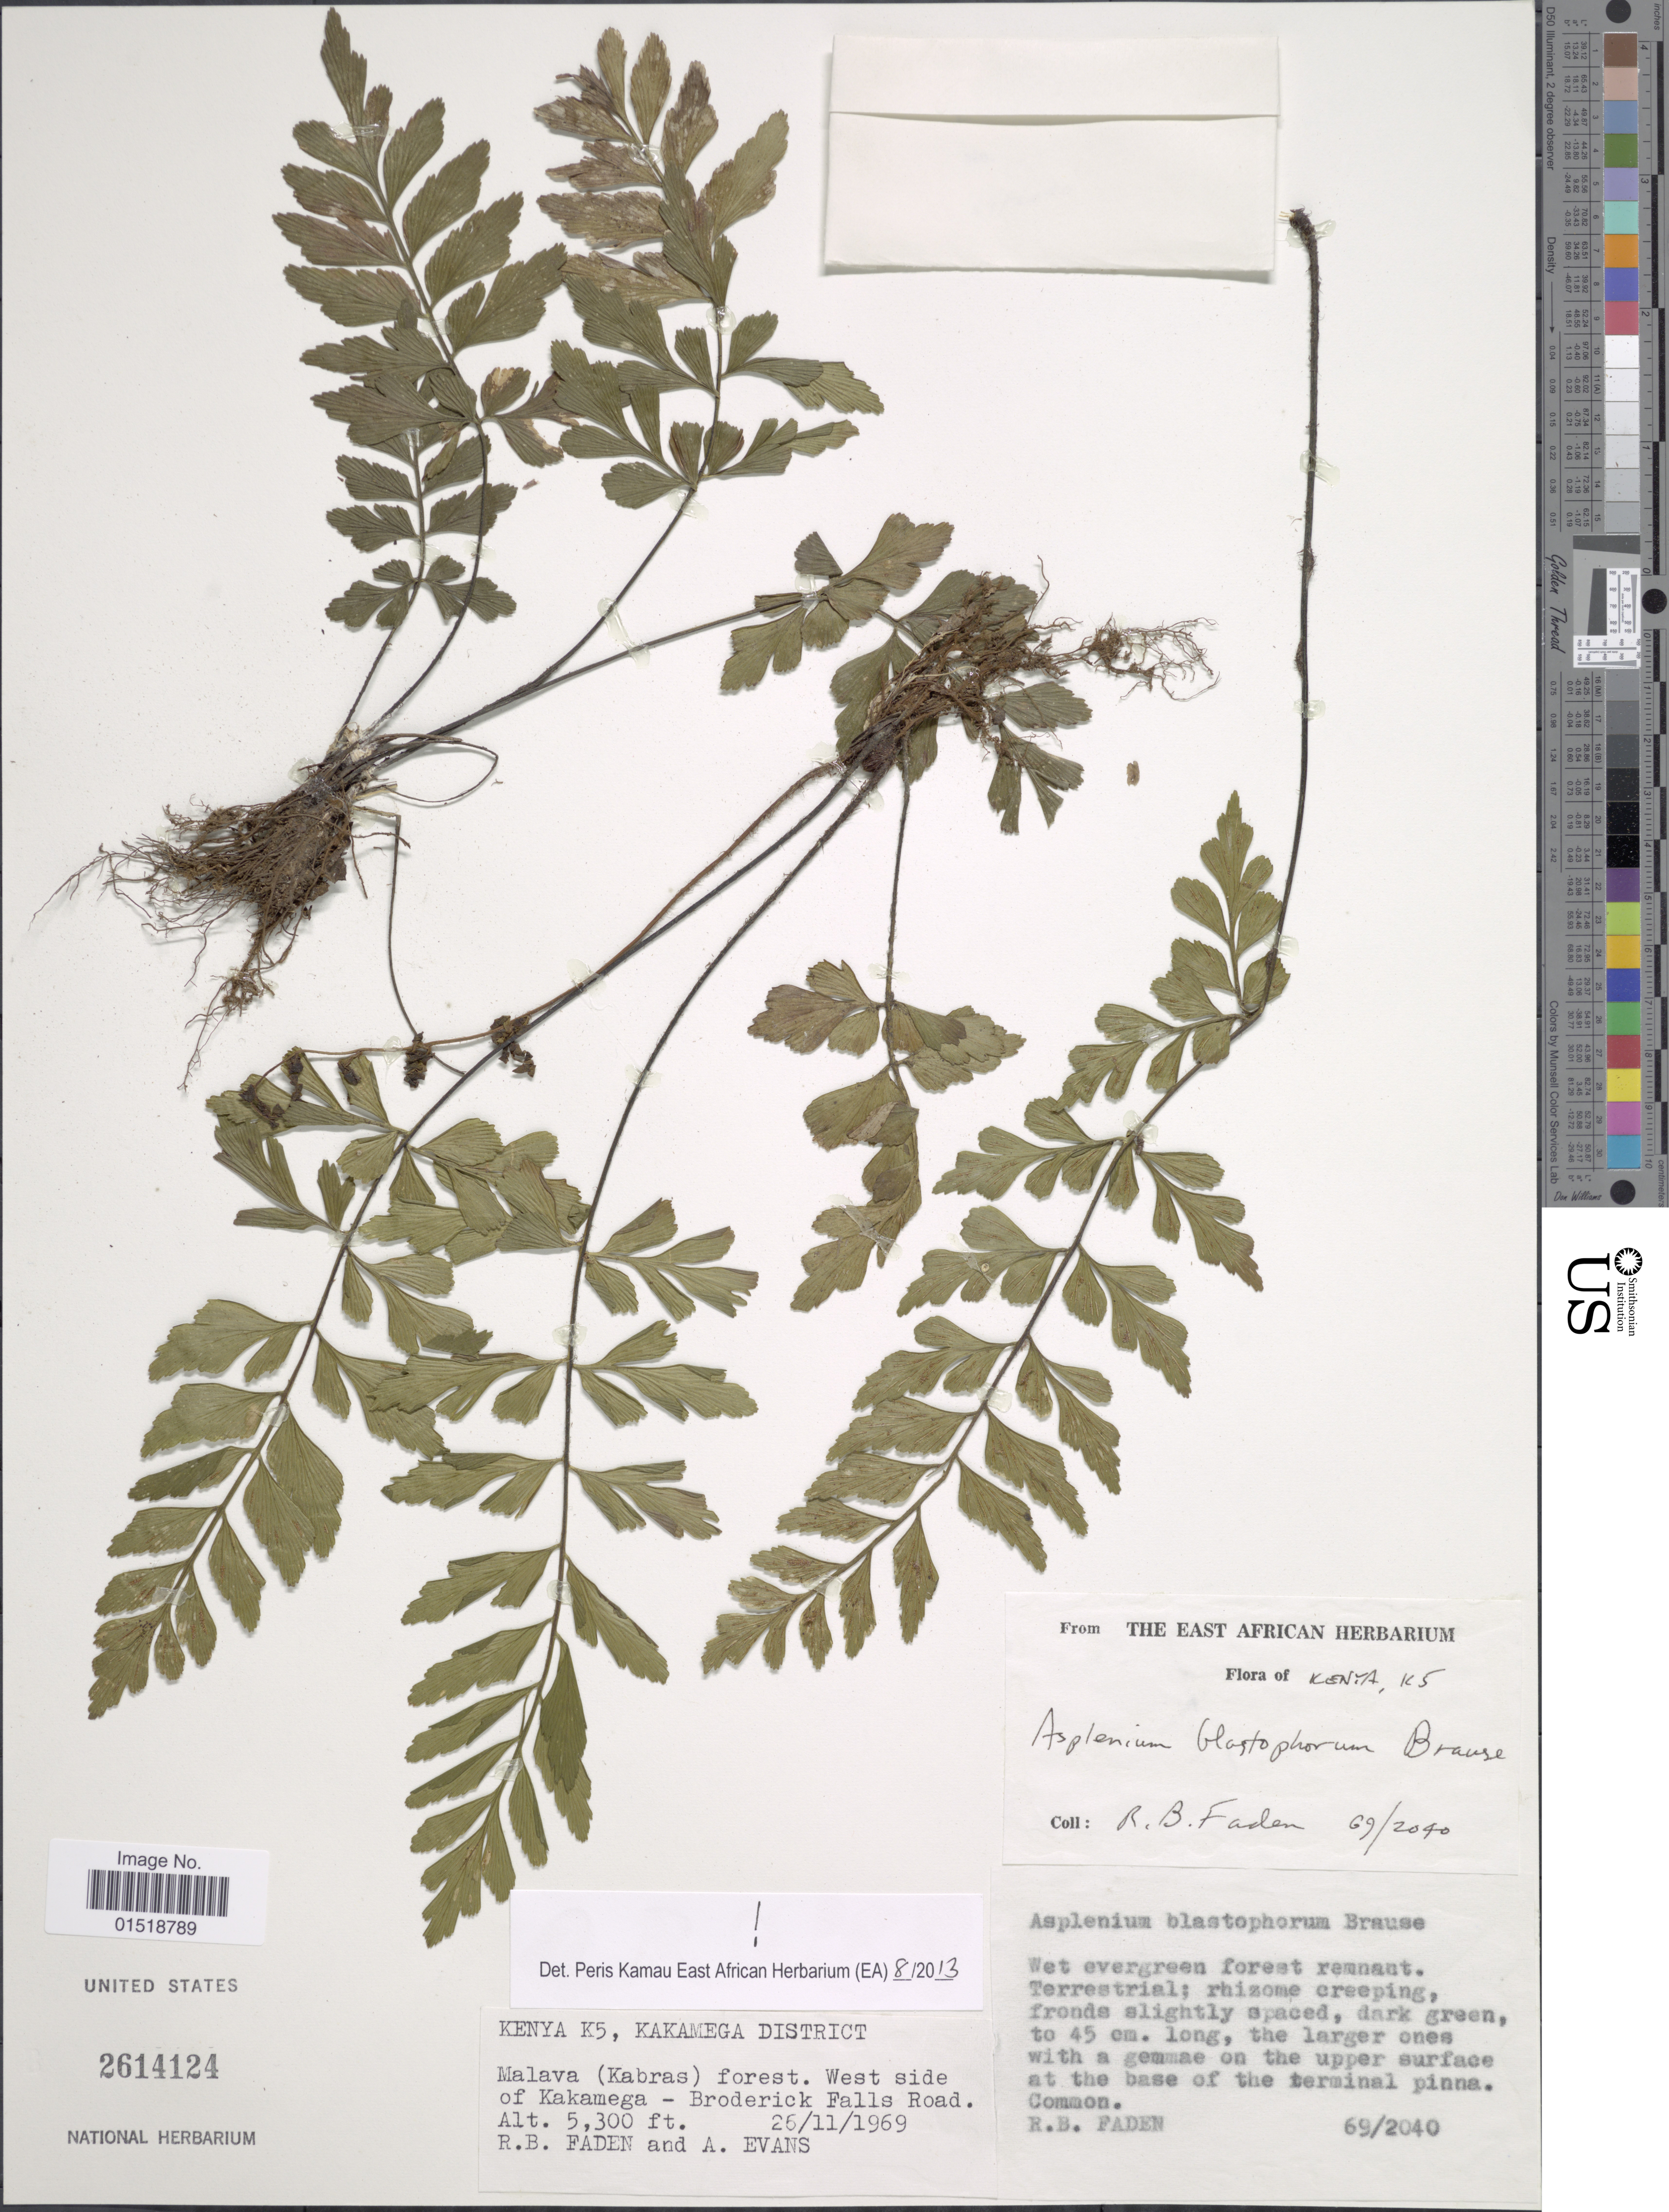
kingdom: Plantae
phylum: Tracheophyta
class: Polypodiopsida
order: Polypodiales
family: Aspleniaceae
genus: Asplenium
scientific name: Asplenium blastophorum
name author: Hieron.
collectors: R. B. Faden & A. Evans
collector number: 69/2040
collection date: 1969-11-26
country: Kenya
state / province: Kakamega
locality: Kenya K5, Kakamega District. Malava (Kabras) forest. West side of Kakamega - Broderick Falls Road.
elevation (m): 1615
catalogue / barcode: US 2614124